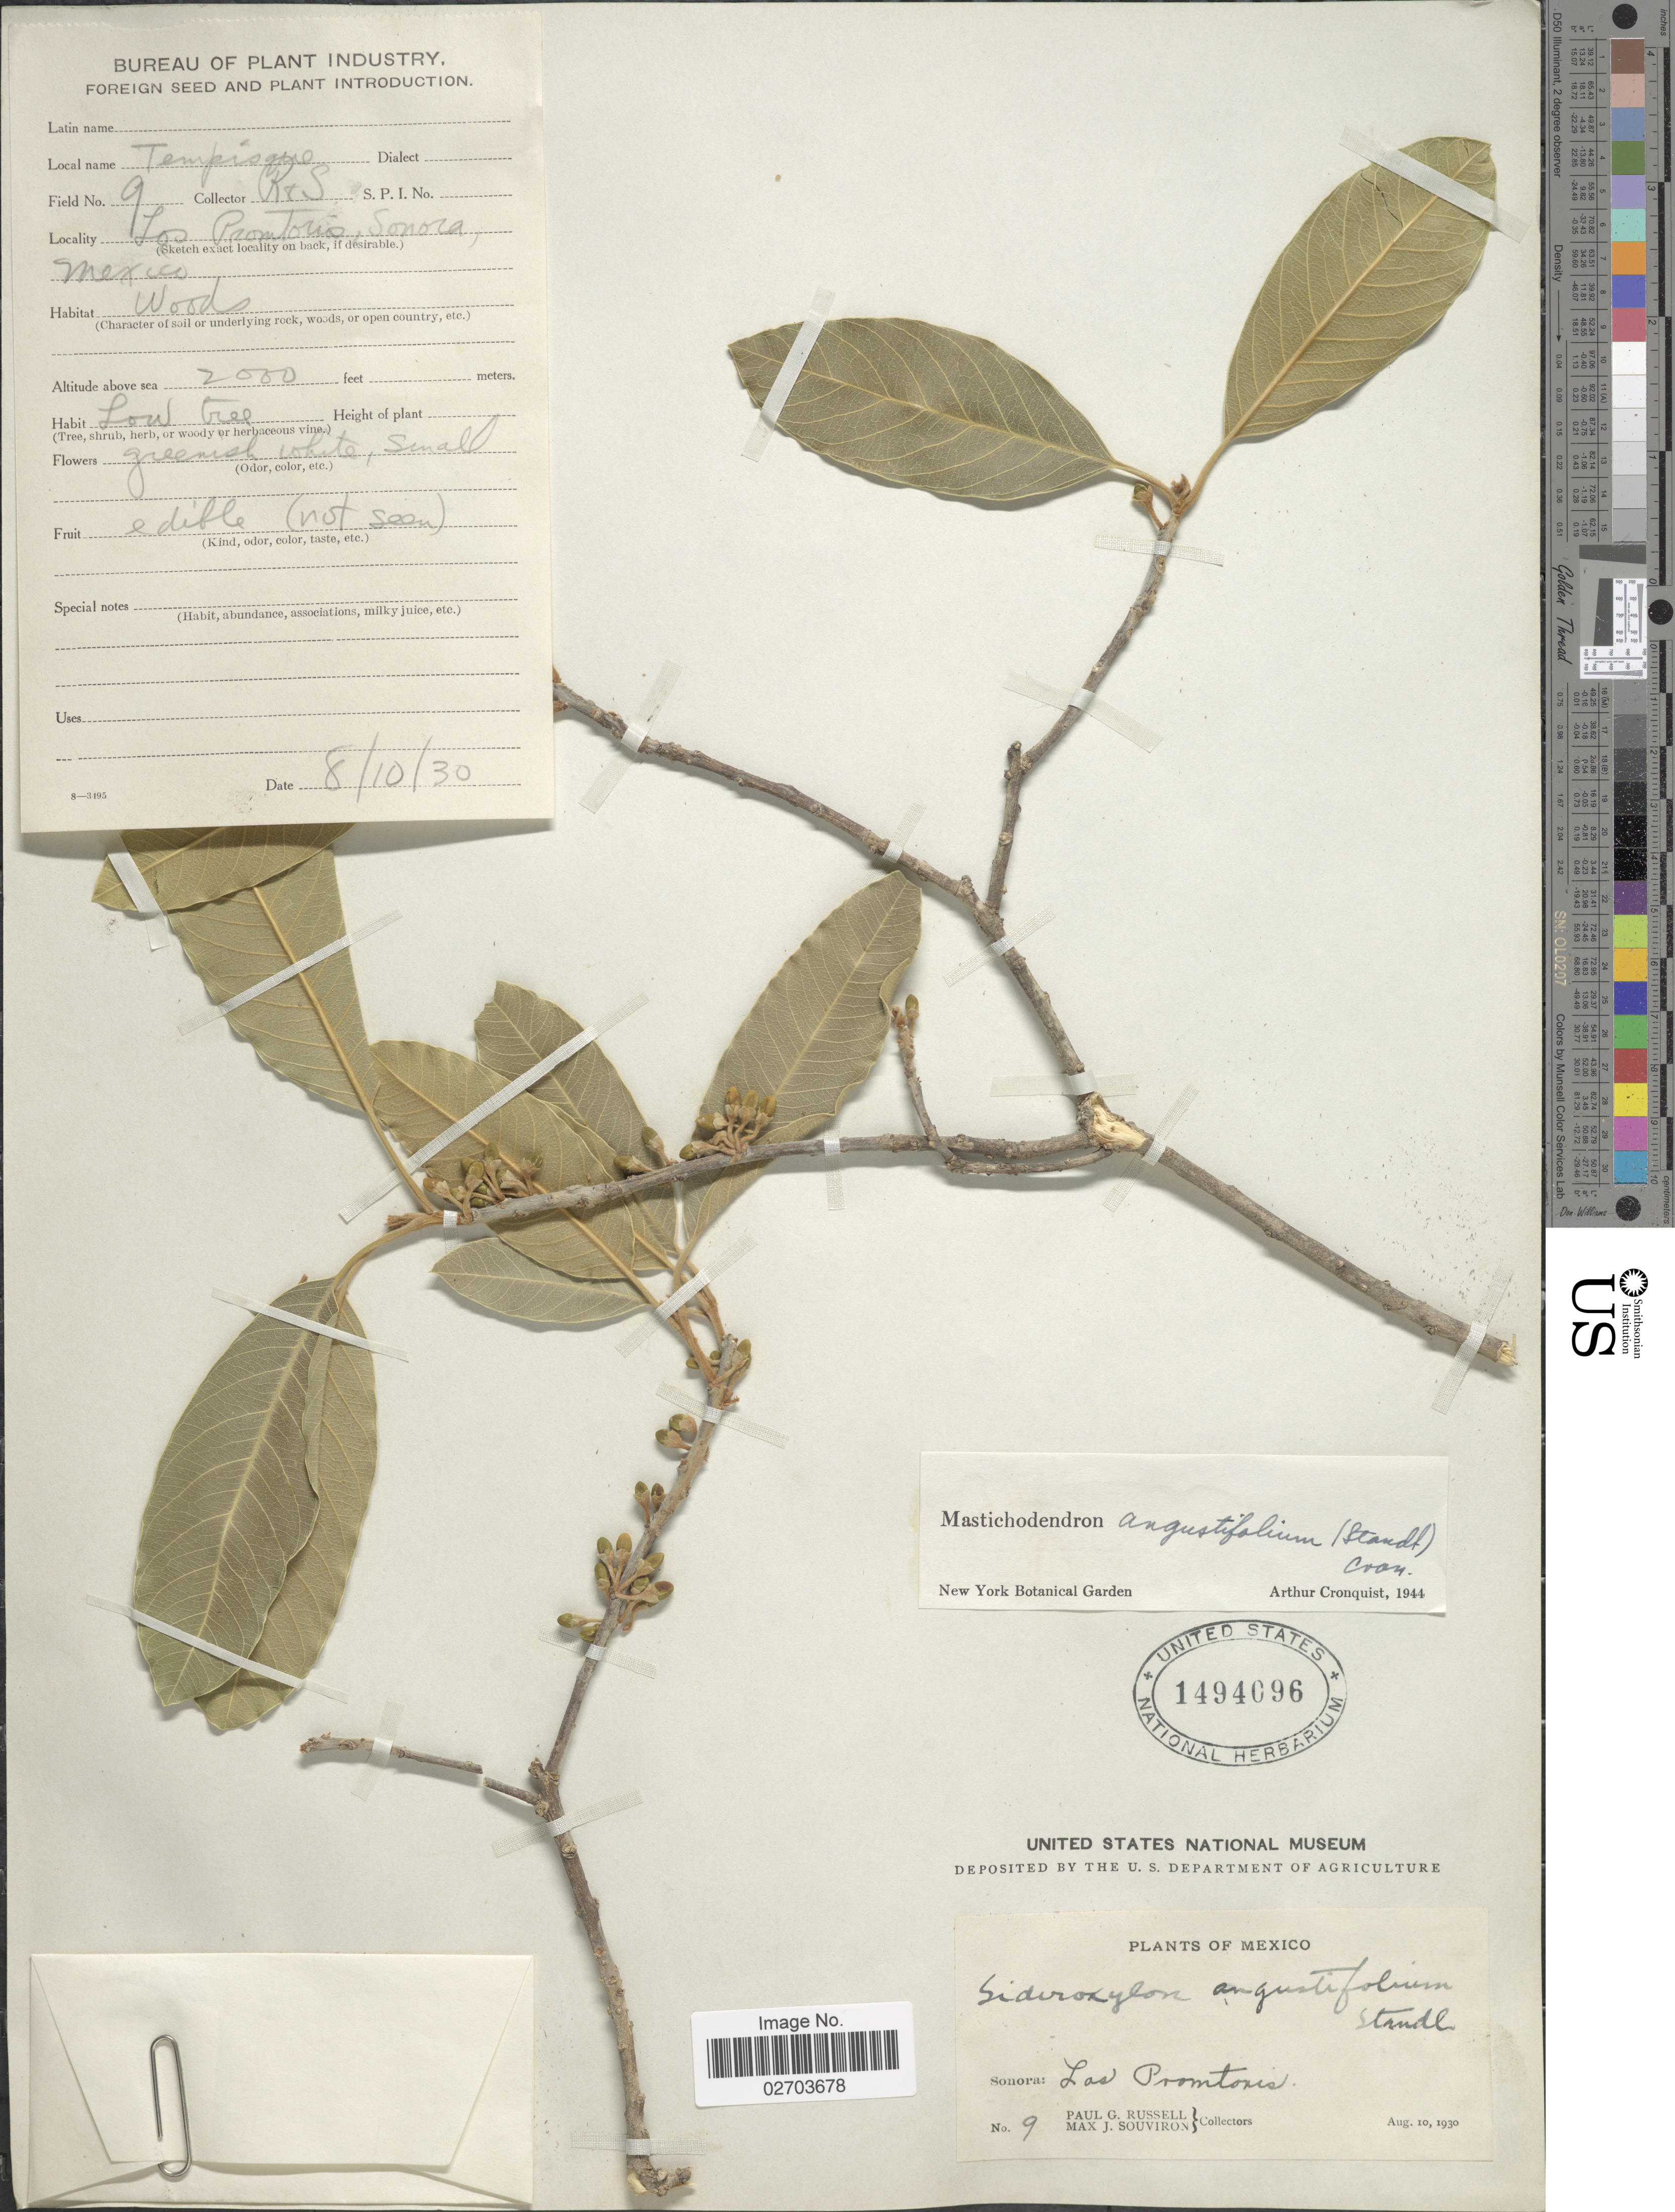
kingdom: Plantae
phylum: Tracheophyta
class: Magnoliopsida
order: Ericales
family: Sapotaceae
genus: Sideroxylon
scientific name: Sideroxylon tepicense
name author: (Standl.) T.D. Penn.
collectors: P. G. Russell & M. J. Souviron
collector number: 9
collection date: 1930-08-10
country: Mexico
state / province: Sonora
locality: Los Promtoris, woods.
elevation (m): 610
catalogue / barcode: US 1494096